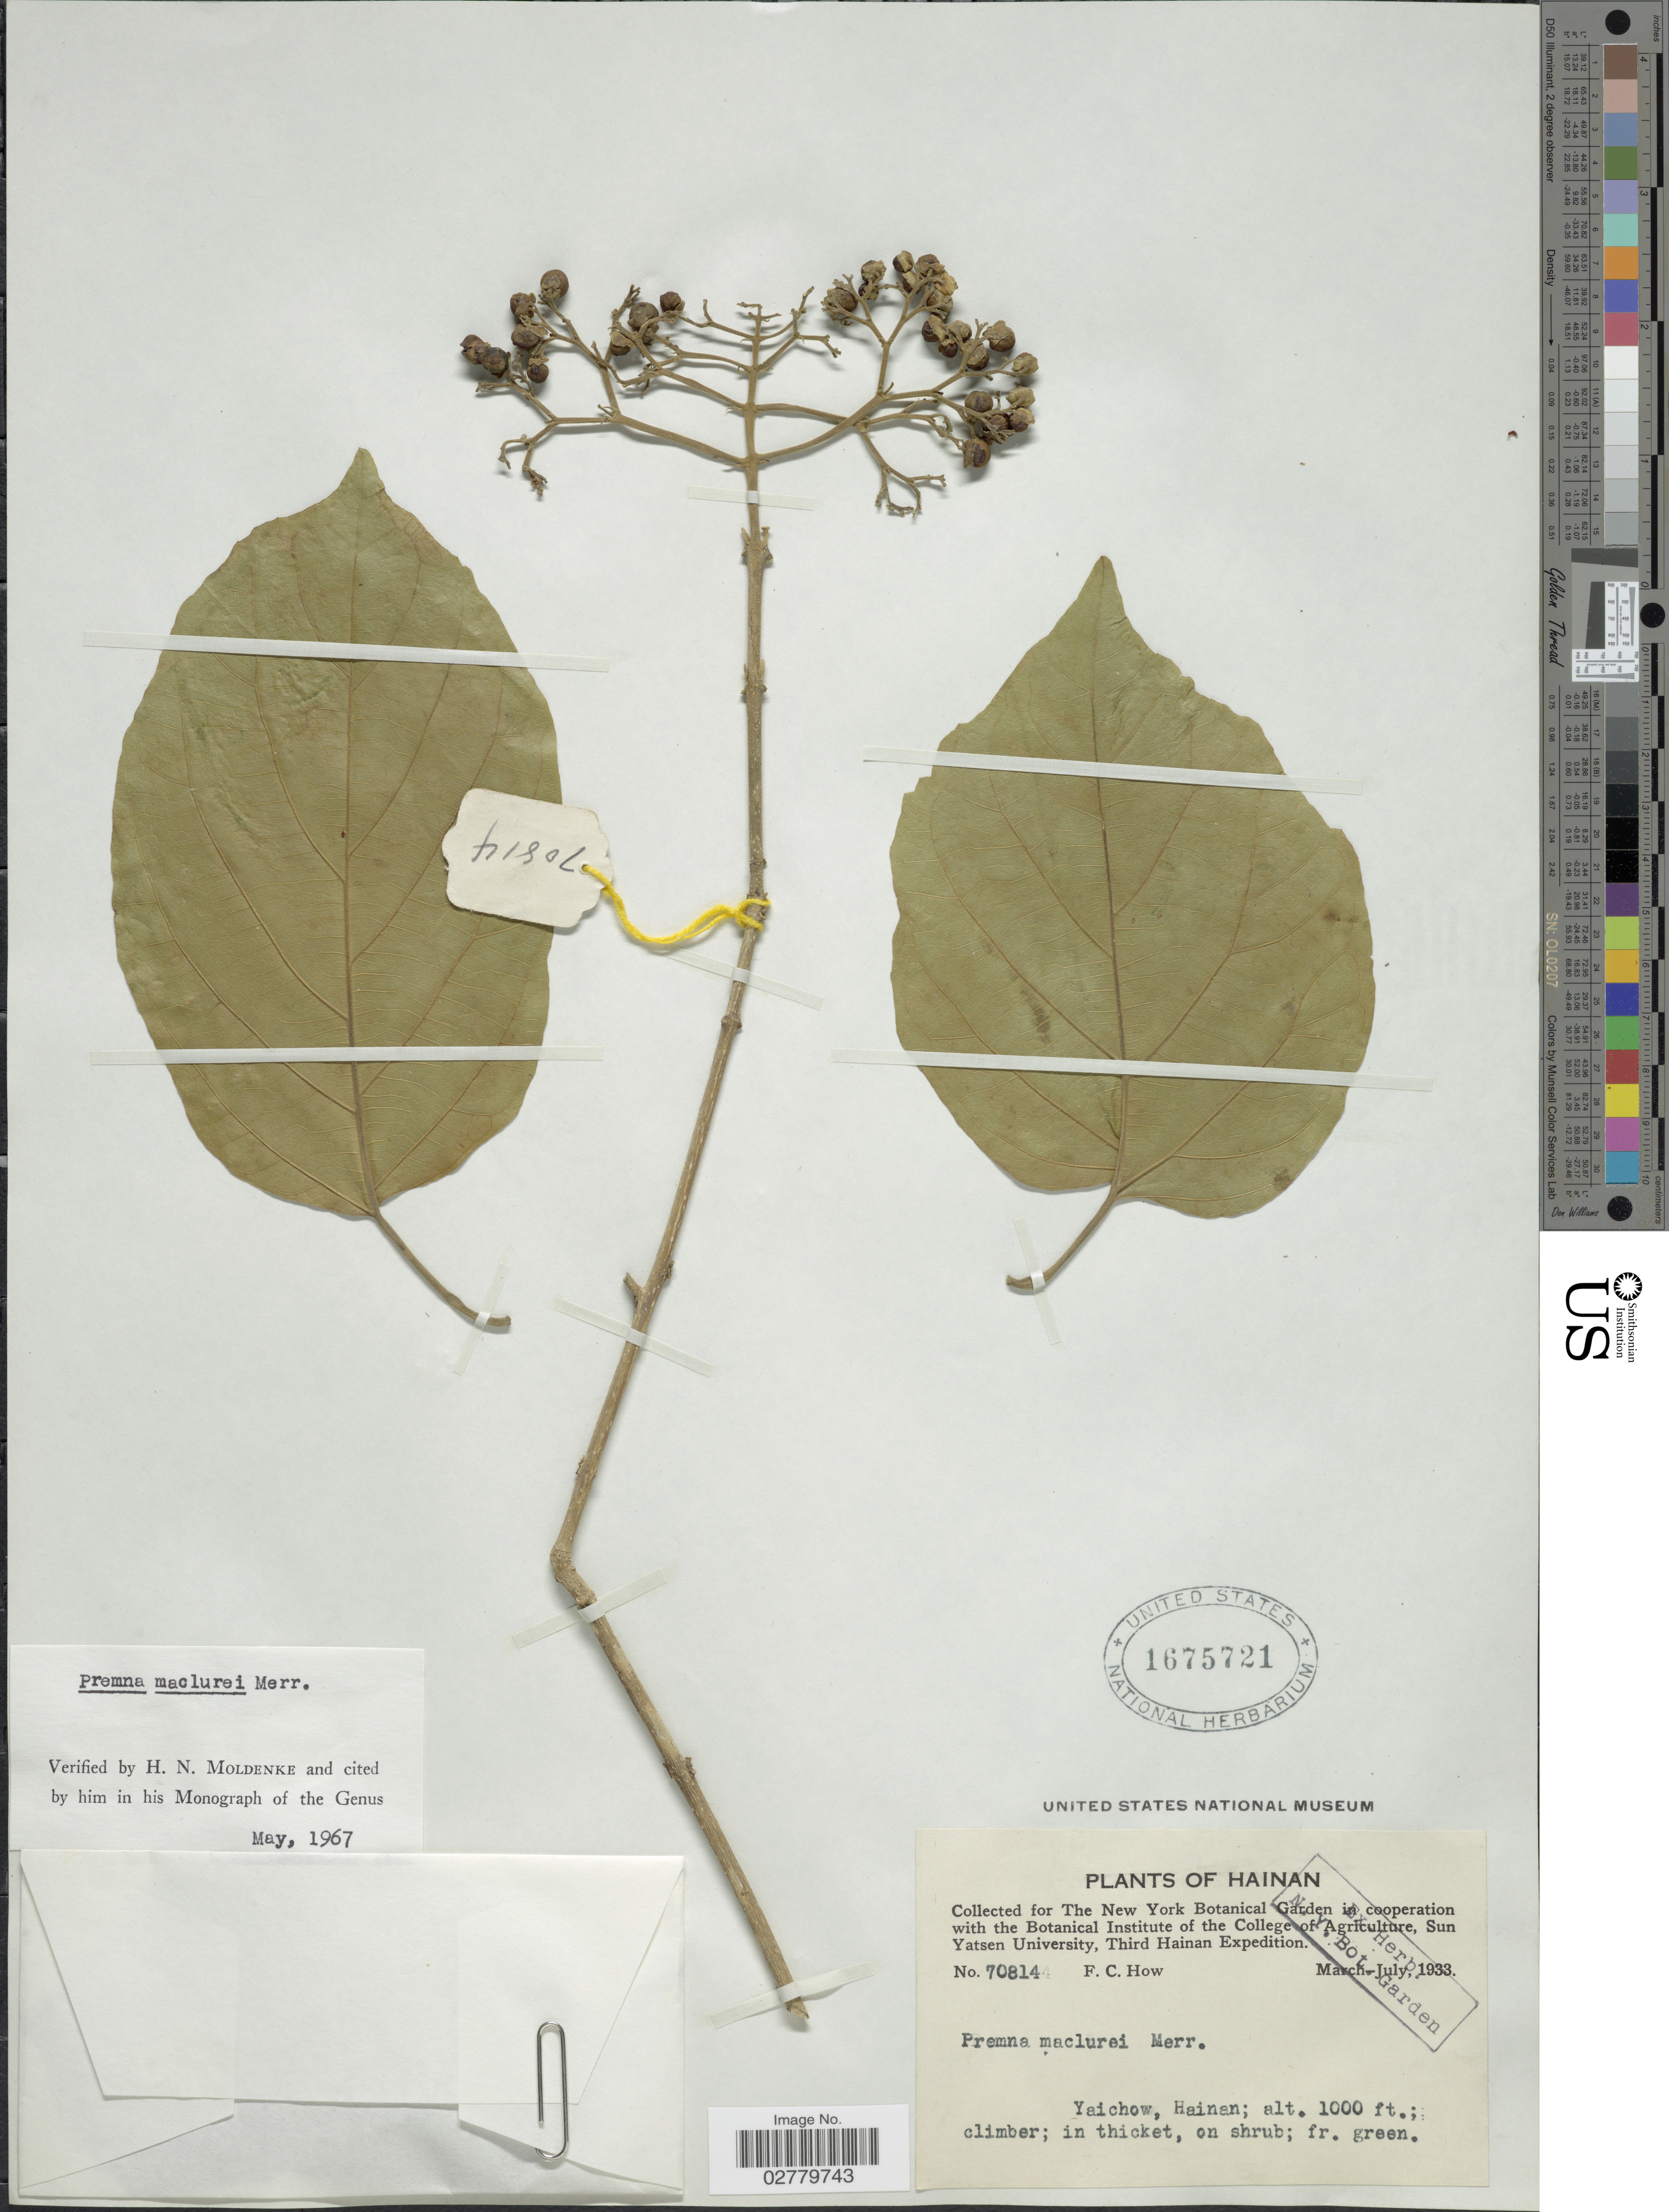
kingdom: Plantae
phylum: Tracheophyta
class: Magnoliopsida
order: Lamiales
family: Lamiaceae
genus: Premna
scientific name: Premna maclurei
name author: Merr.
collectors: F. C. How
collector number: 70814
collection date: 1933-03/1933-07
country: China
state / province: Hainan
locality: Yaichow.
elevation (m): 305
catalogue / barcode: US 1675721